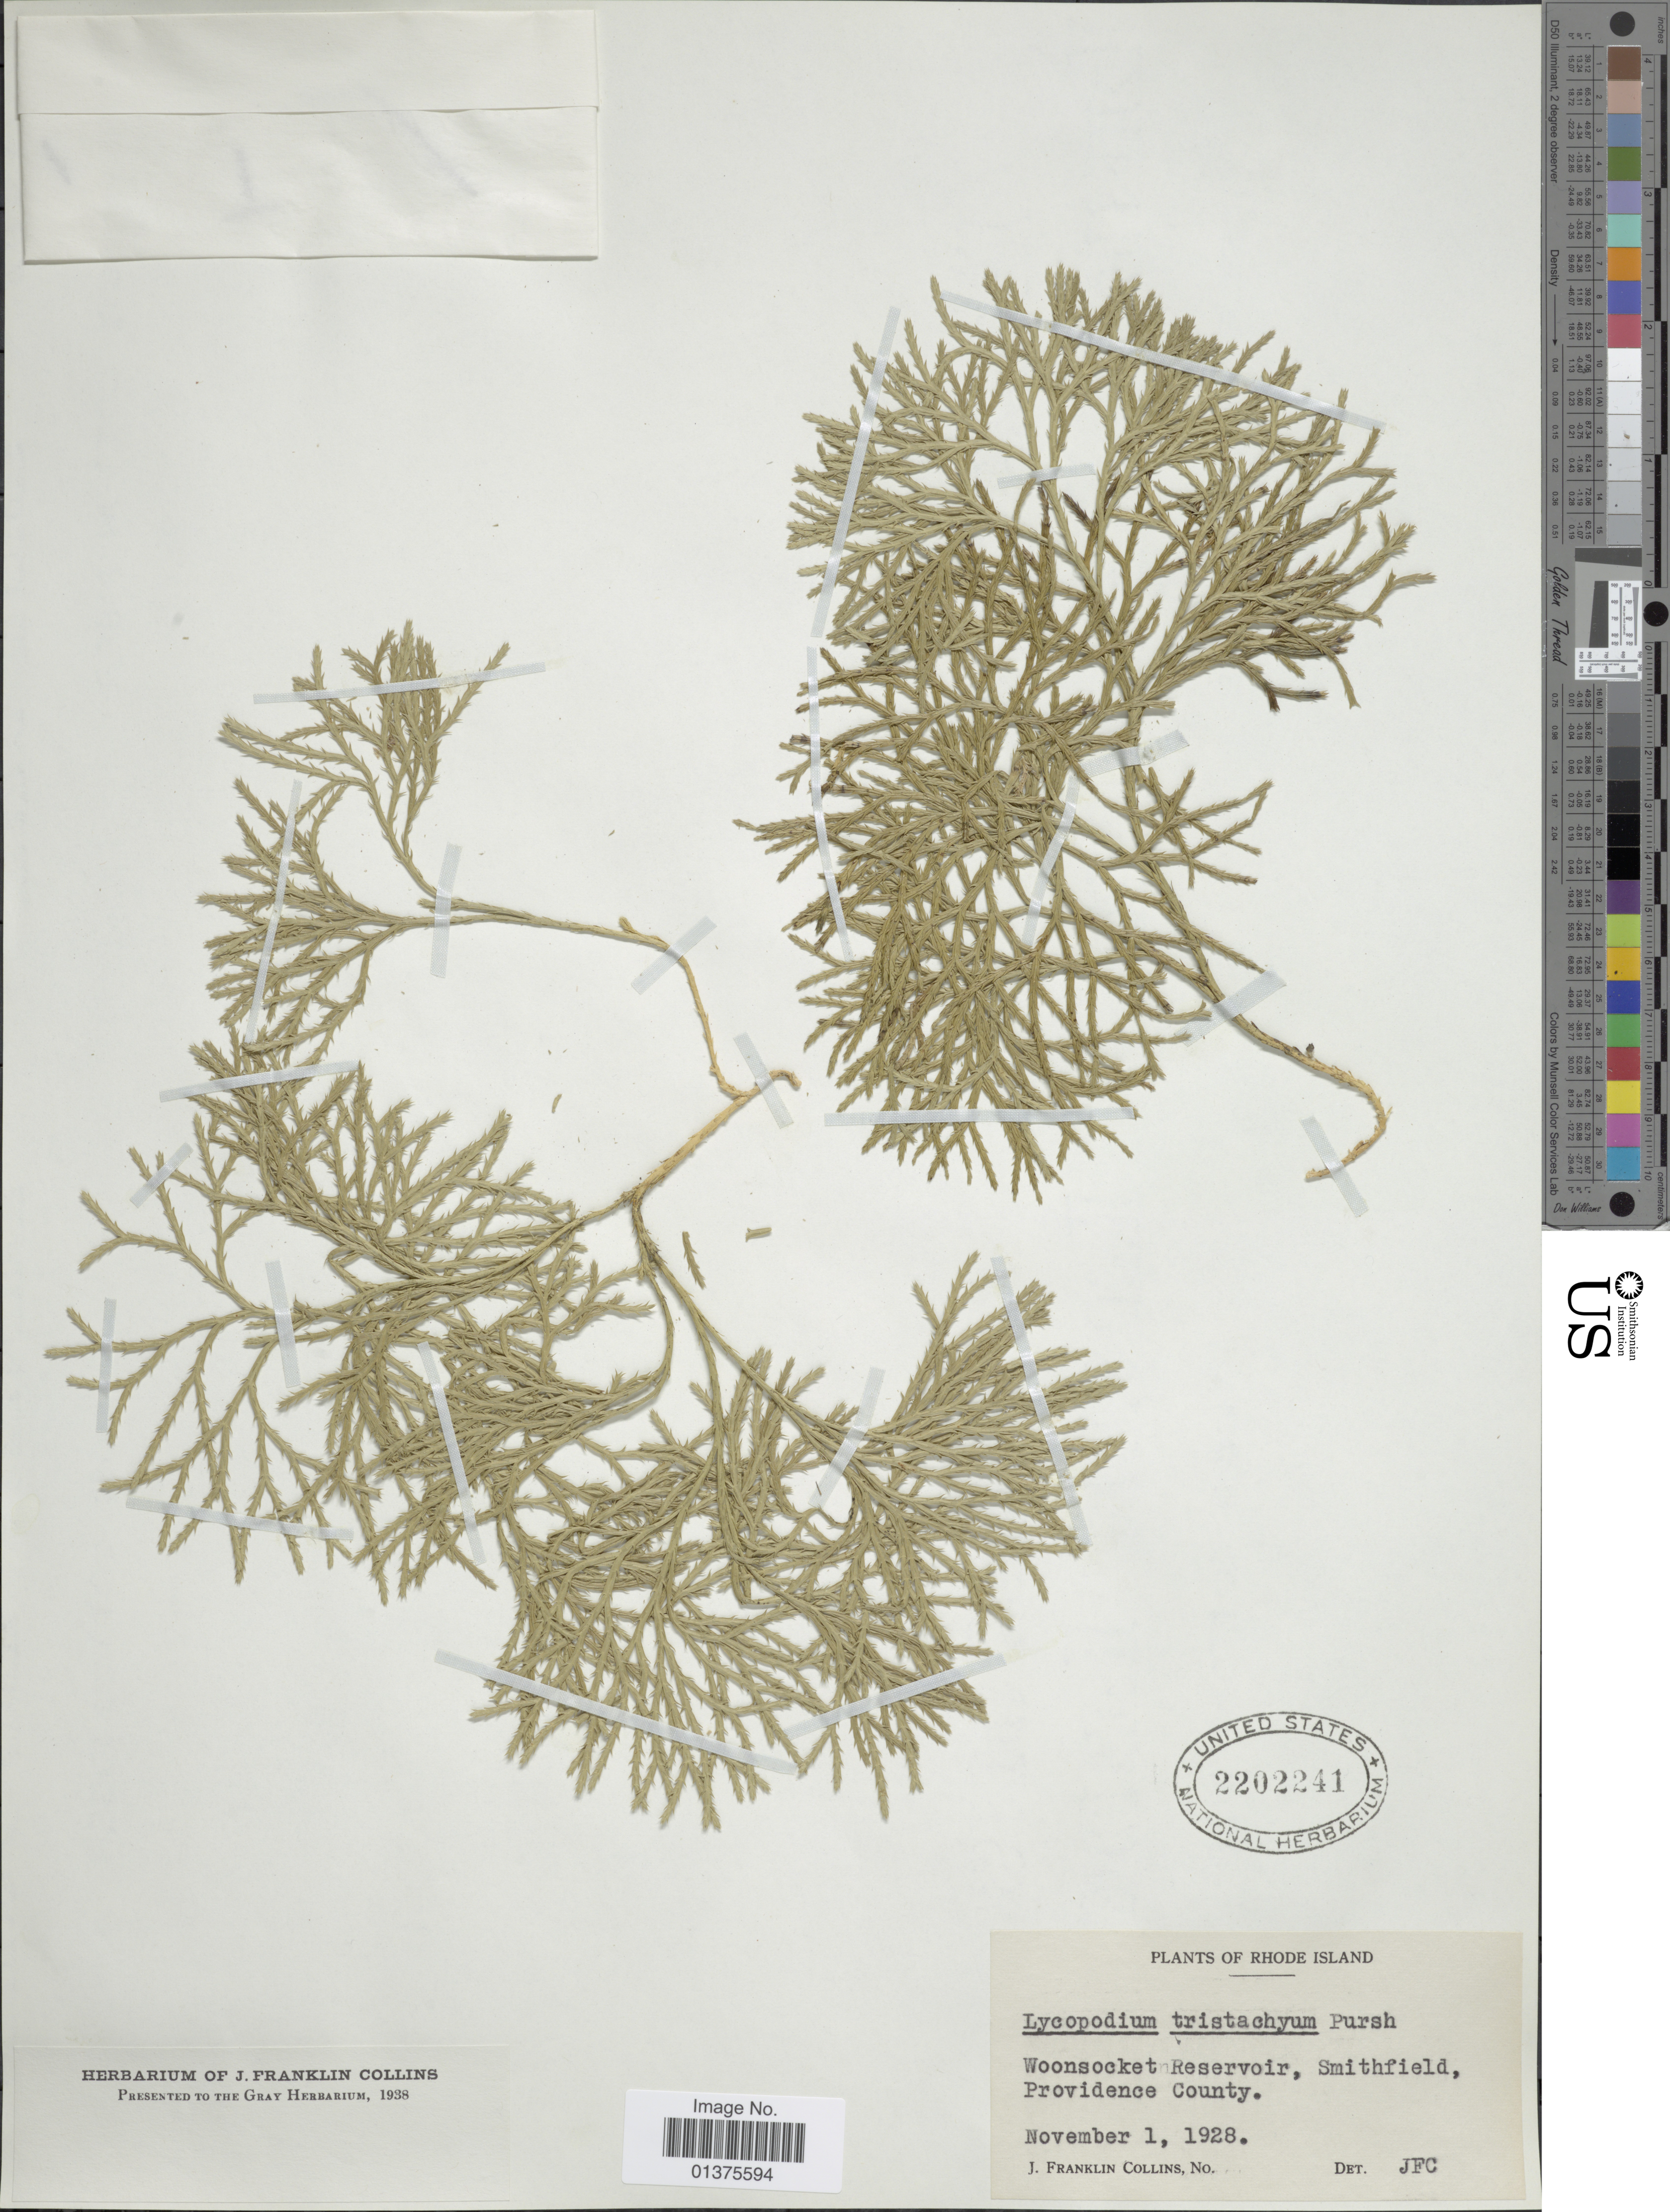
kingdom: Plantae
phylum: Tracheophyta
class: Lycopodiopsida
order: Lycopodiales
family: Lycopodiaceae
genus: Diphasiastrum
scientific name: Diphasiastrum tristachyum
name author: (Pursh) Holub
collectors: J. Collins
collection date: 1928-11-01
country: United States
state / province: Rhode Island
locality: Woonsocket reservoir, Smithfield, Providence County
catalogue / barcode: US 2202241